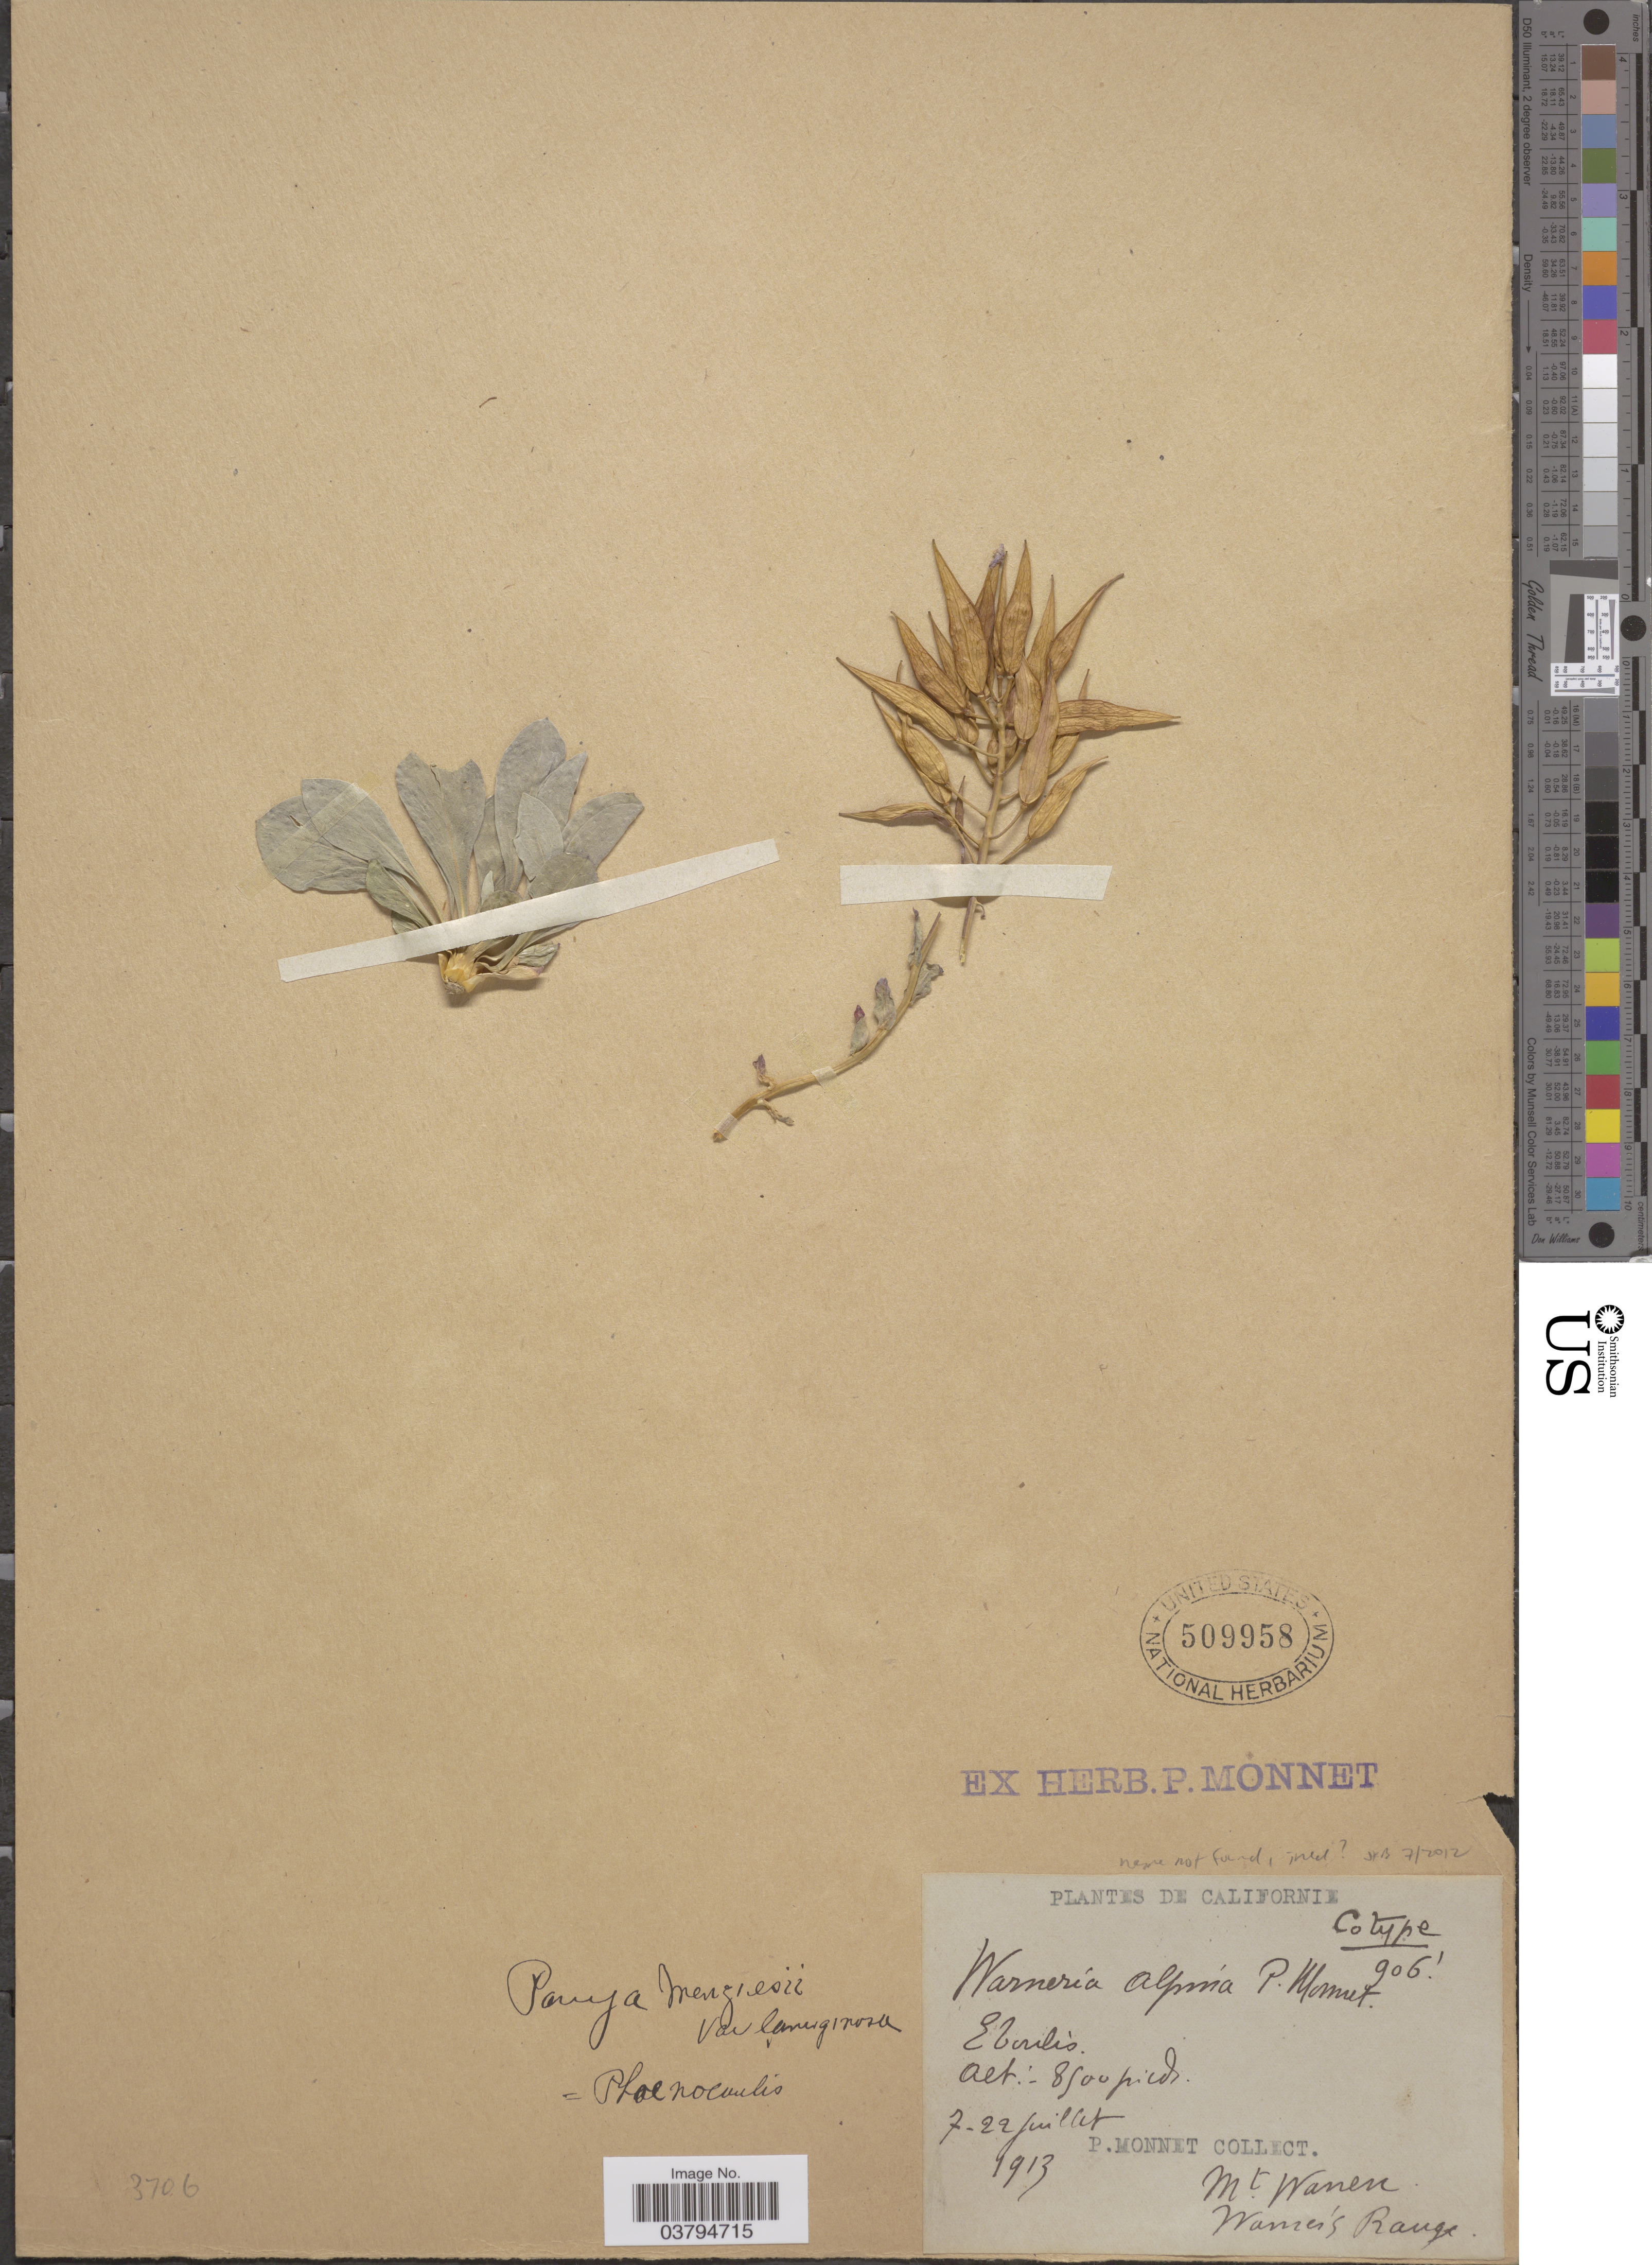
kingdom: Plantae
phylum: Tracheophyta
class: Magnoliopsida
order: Brassicales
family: Brassicaceae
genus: Phoenicaulis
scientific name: Phoenicaulis cheiranthoides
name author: Nutt.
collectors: P. Monnet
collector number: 906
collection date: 1913-07-07/1913-07-22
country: United States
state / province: California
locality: Eboulis. [unsure placement] Mt. Warren. Warren's Range.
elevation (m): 2713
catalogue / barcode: US 509958